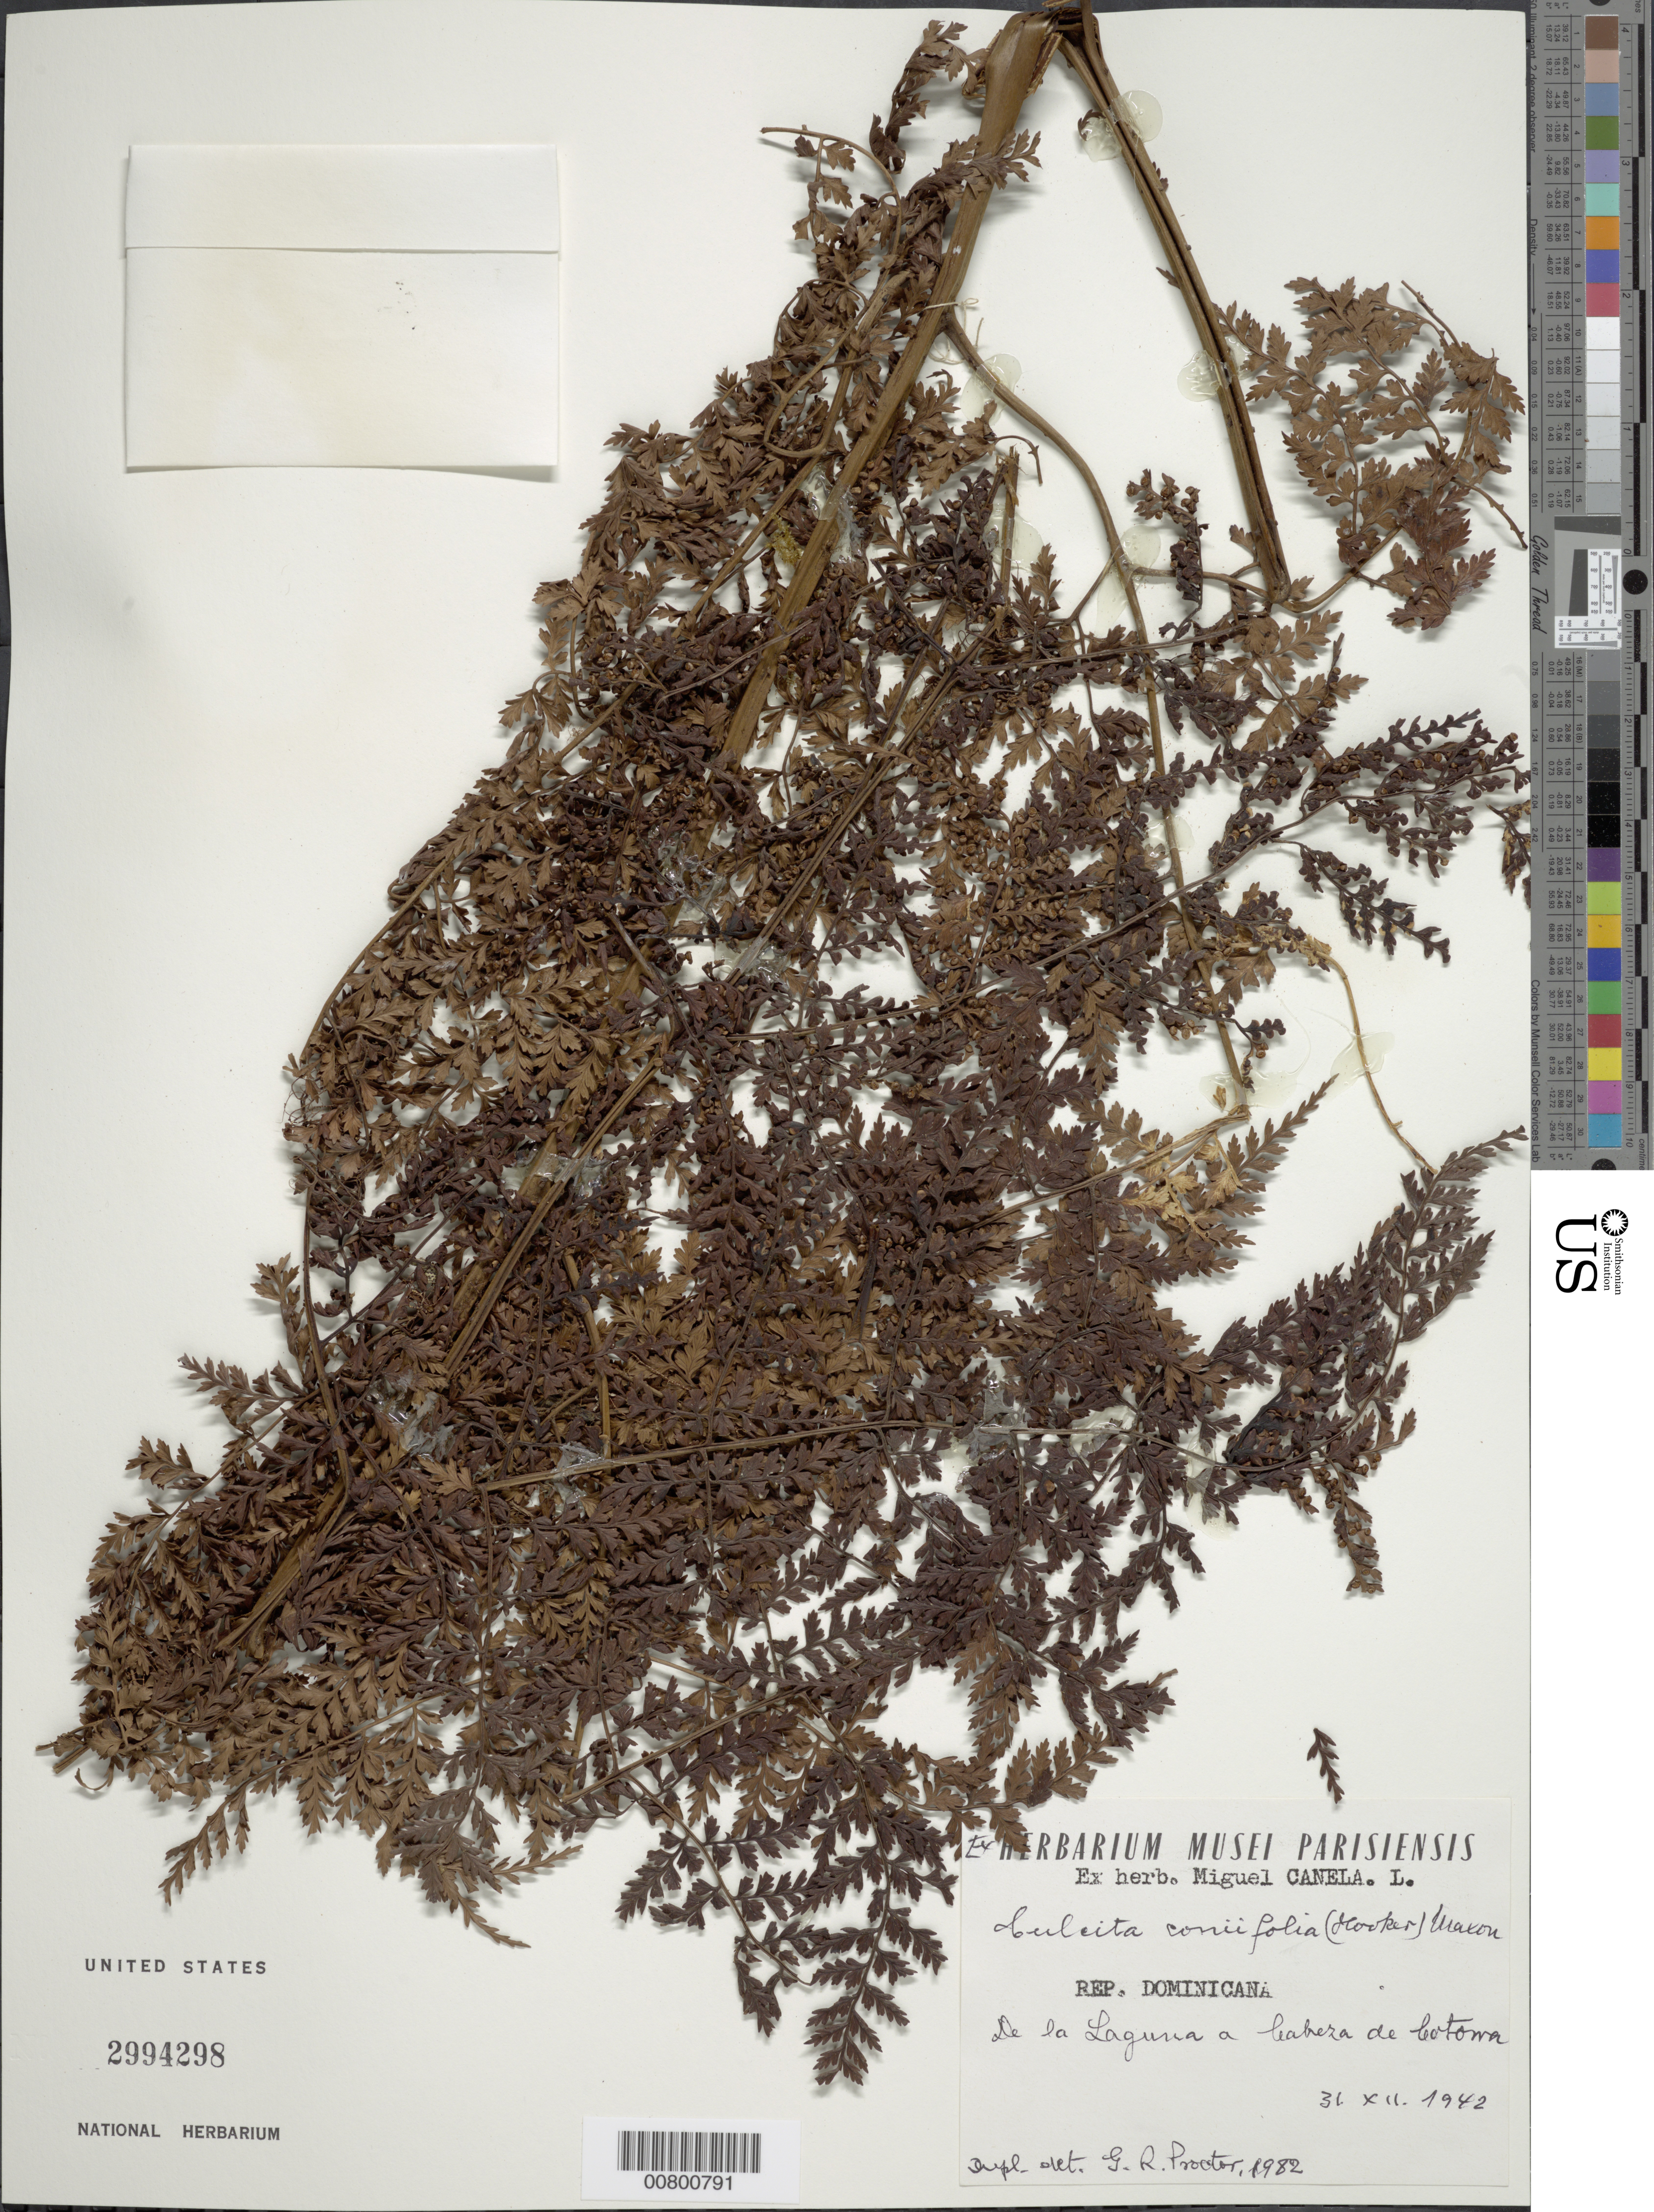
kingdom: Plantae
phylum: Tracheophyta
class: Polypodiopsida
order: Cyatheales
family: Culcitaceae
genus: Culcita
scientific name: Culcita coniifolia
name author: (Hook.) Maxon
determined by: Proctor, G. R.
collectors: M. Canela Lazaro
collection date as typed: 31 Dec 1942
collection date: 1942-12-31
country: Dominican Republic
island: Hispaniola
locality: Laguna a Cabeza de Cotorra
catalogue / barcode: US 2994298